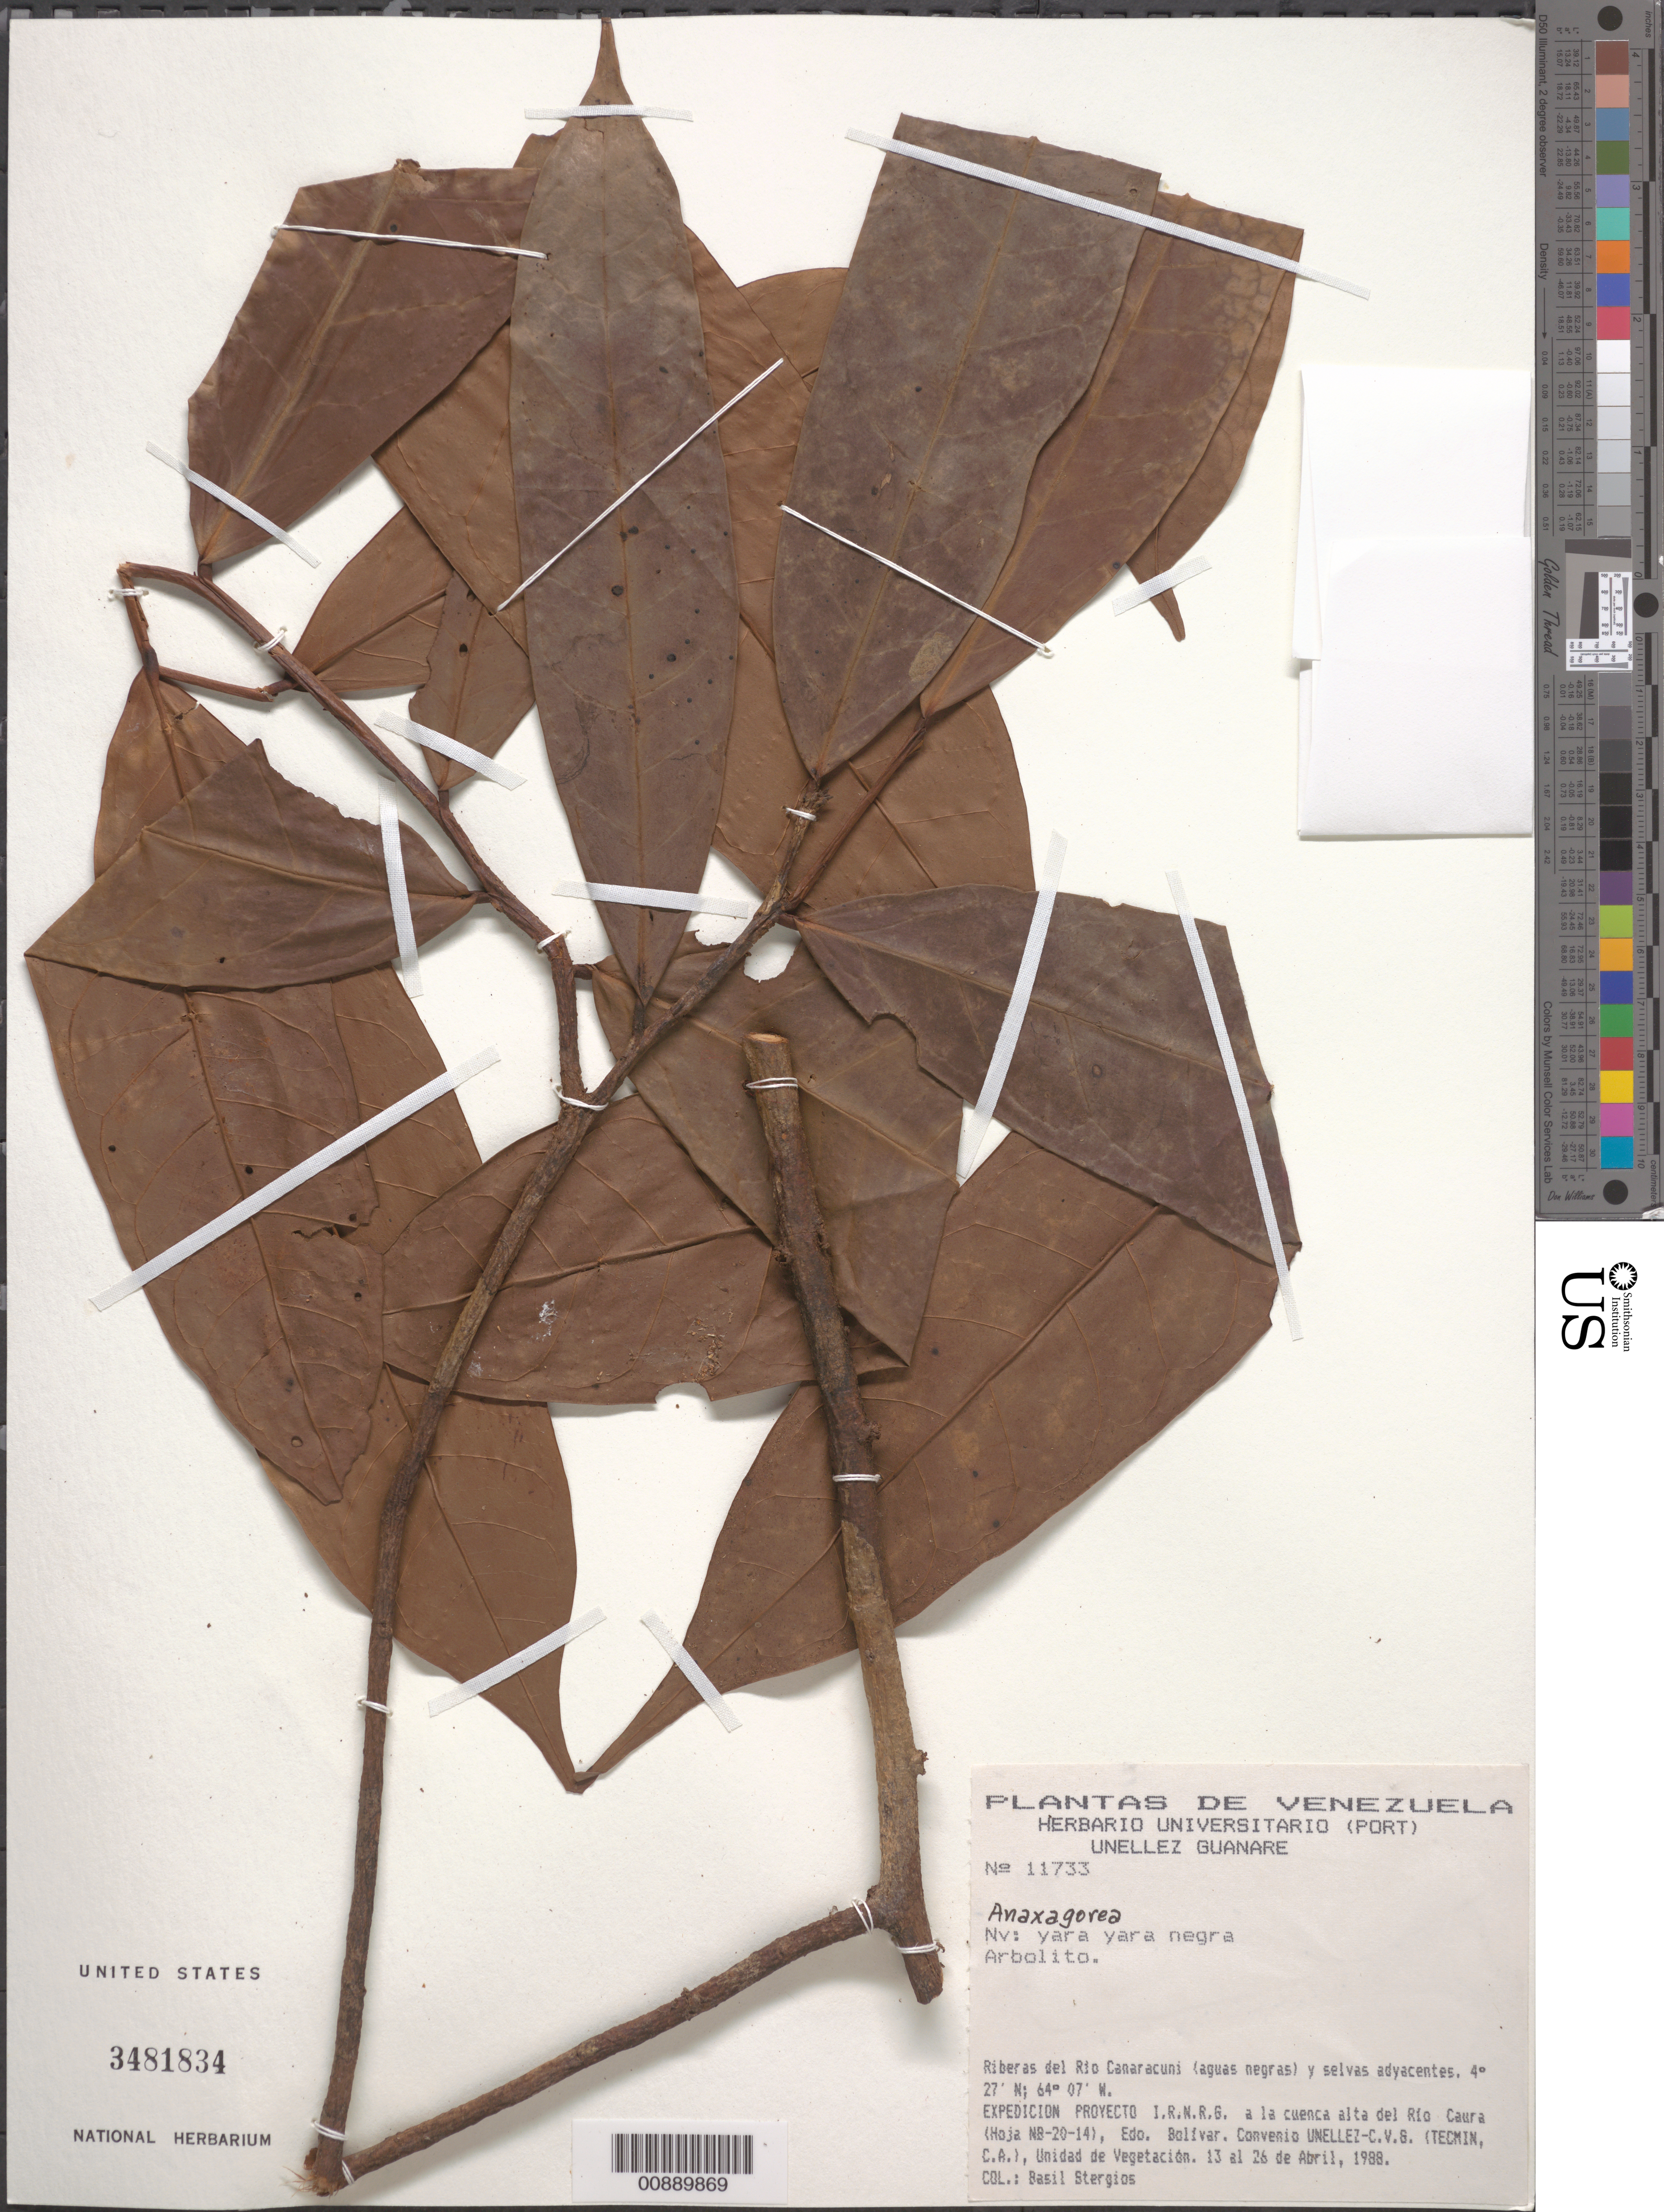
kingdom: Plantae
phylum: Tracheophyta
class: Magnoliopsida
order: Magnoliales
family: Annonaceae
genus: Anaxagorea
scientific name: Anaxagorea sp.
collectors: B. G. Stergios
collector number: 11733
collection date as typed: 13-Apr-88 to 26-Apr-88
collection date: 1988-04-13/1988-04-26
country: Venezuela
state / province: Bolívar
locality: Río Canaracuni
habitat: Riberas del río (aguas negras) y selvas adyacentes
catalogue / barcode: US 3481834